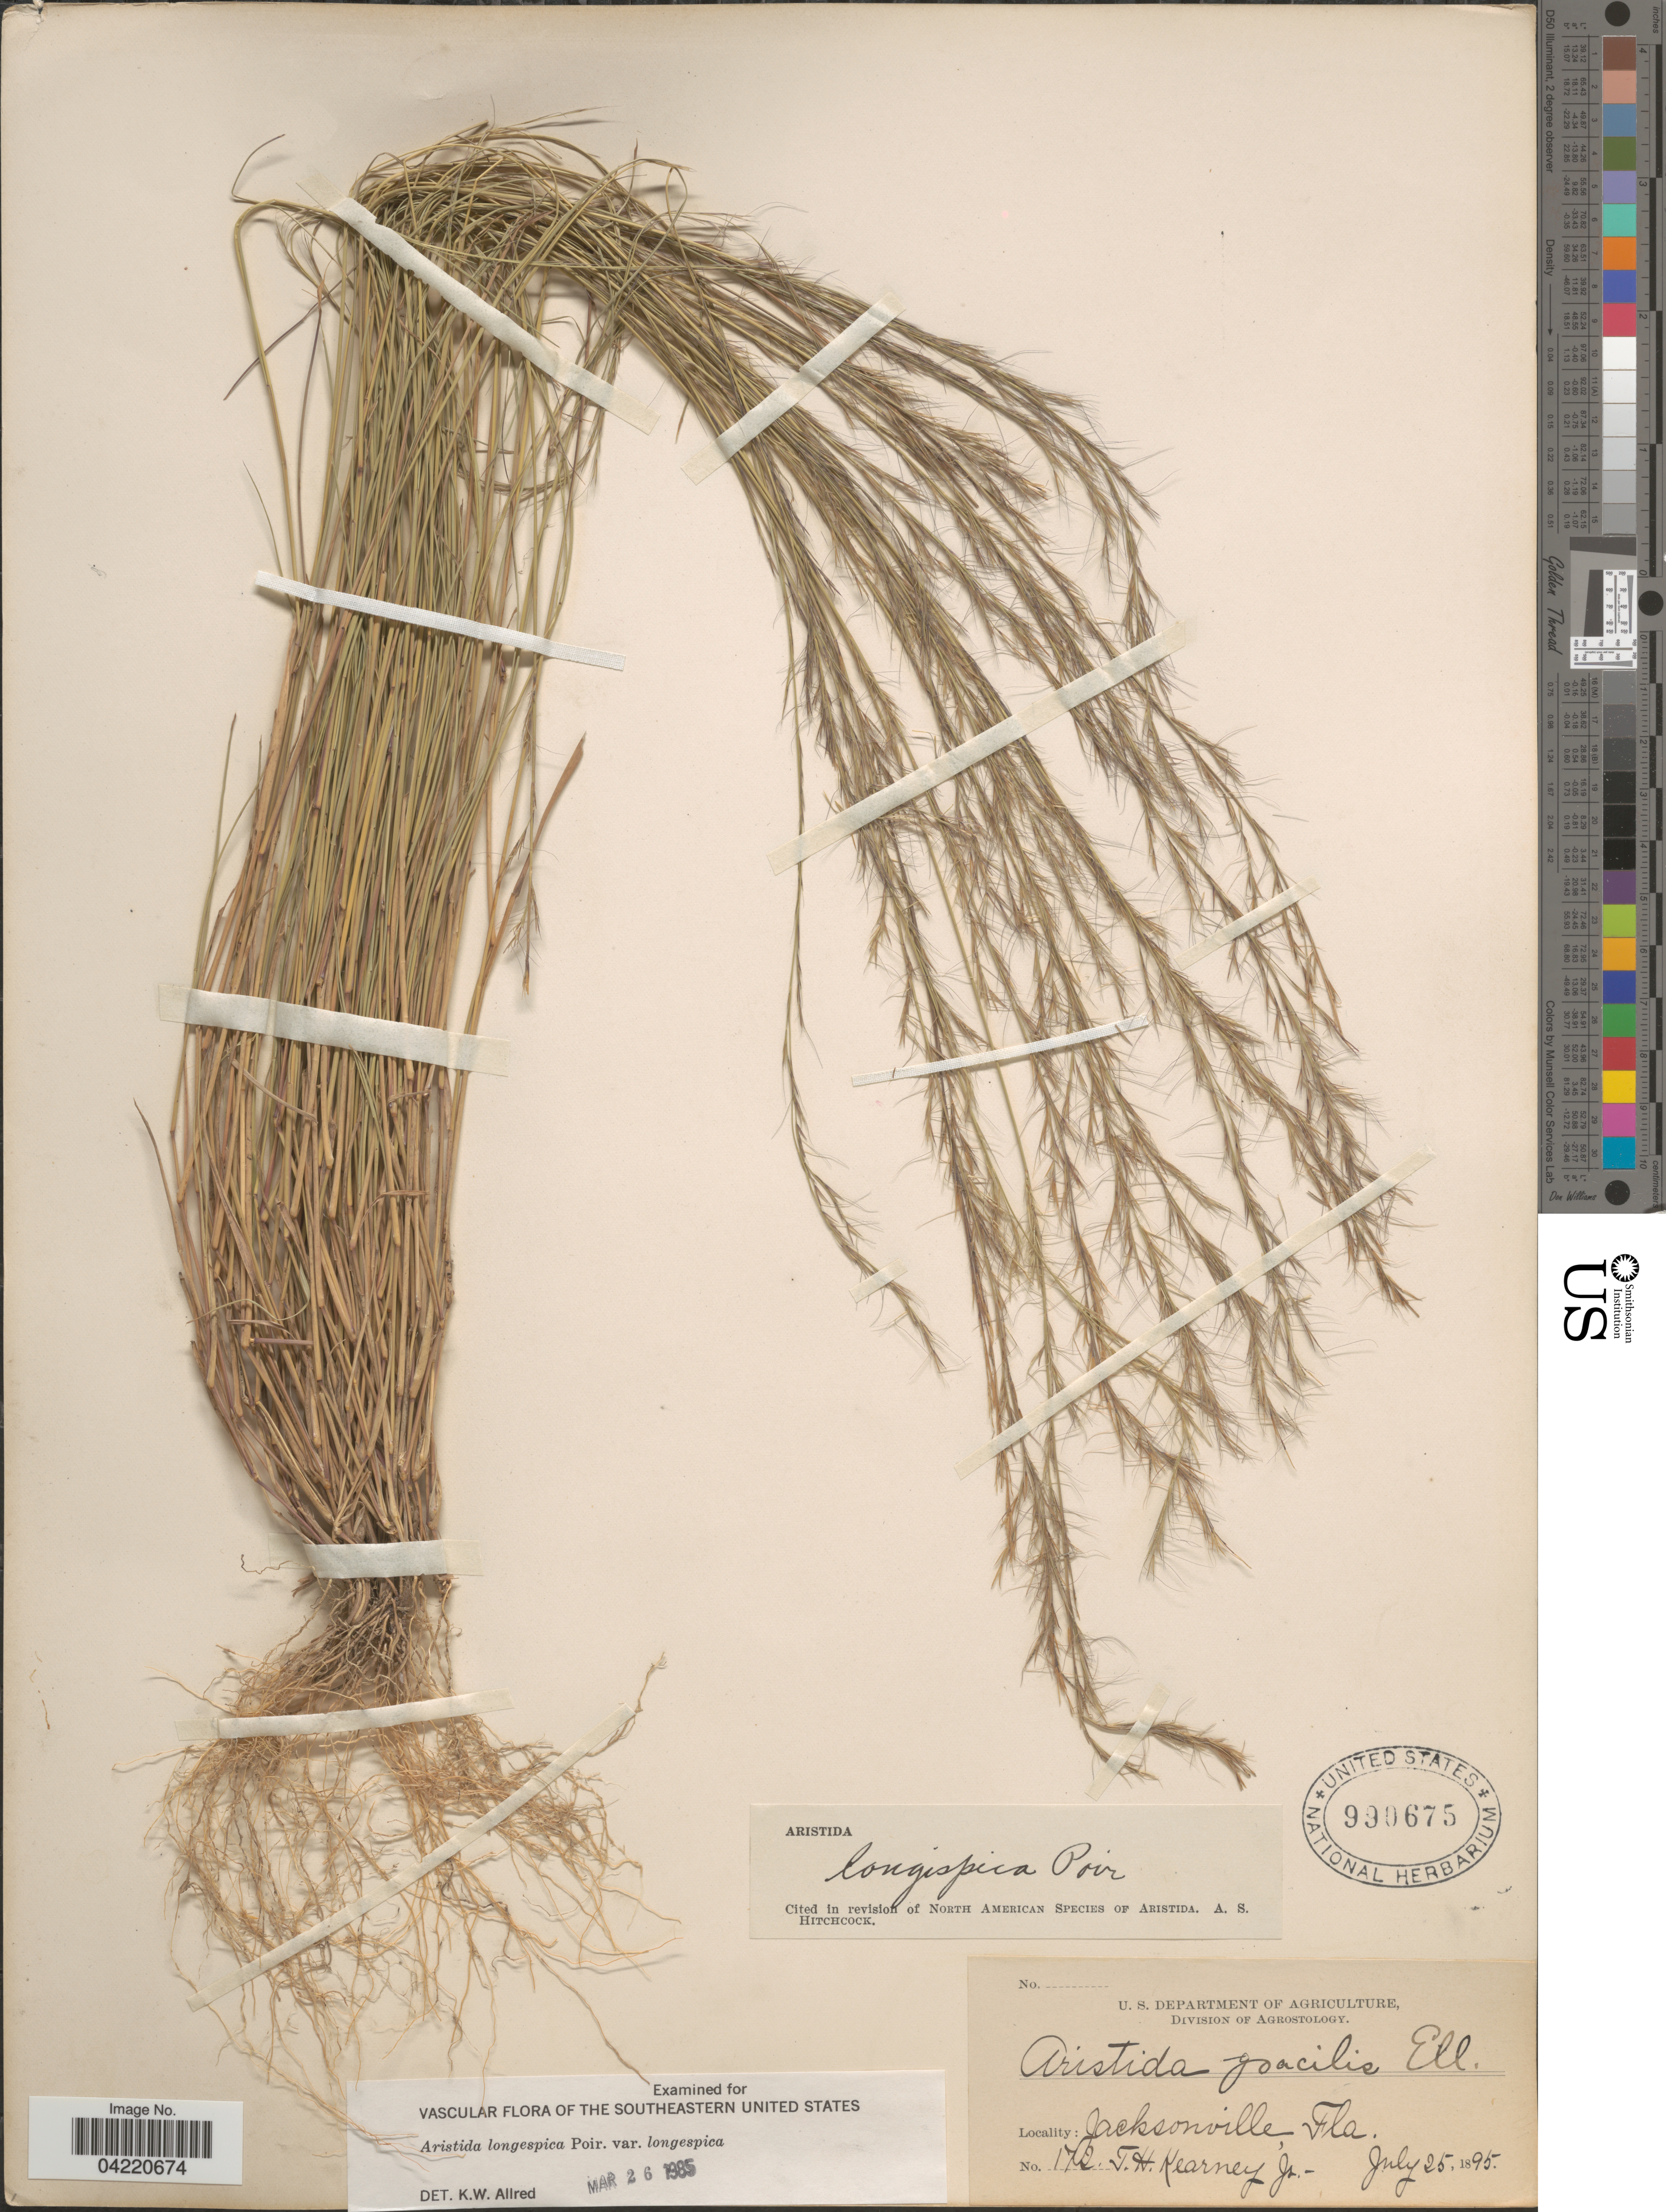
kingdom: Plantae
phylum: Tracheophyta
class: Liliopsida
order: Poales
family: Poaceae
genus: Aristida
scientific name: Aristida longespica var. longespica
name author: Poir.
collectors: T. H. Kearney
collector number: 172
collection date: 1895-07-25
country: United States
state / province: Florida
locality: Jacksonville.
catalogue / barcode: US 990675